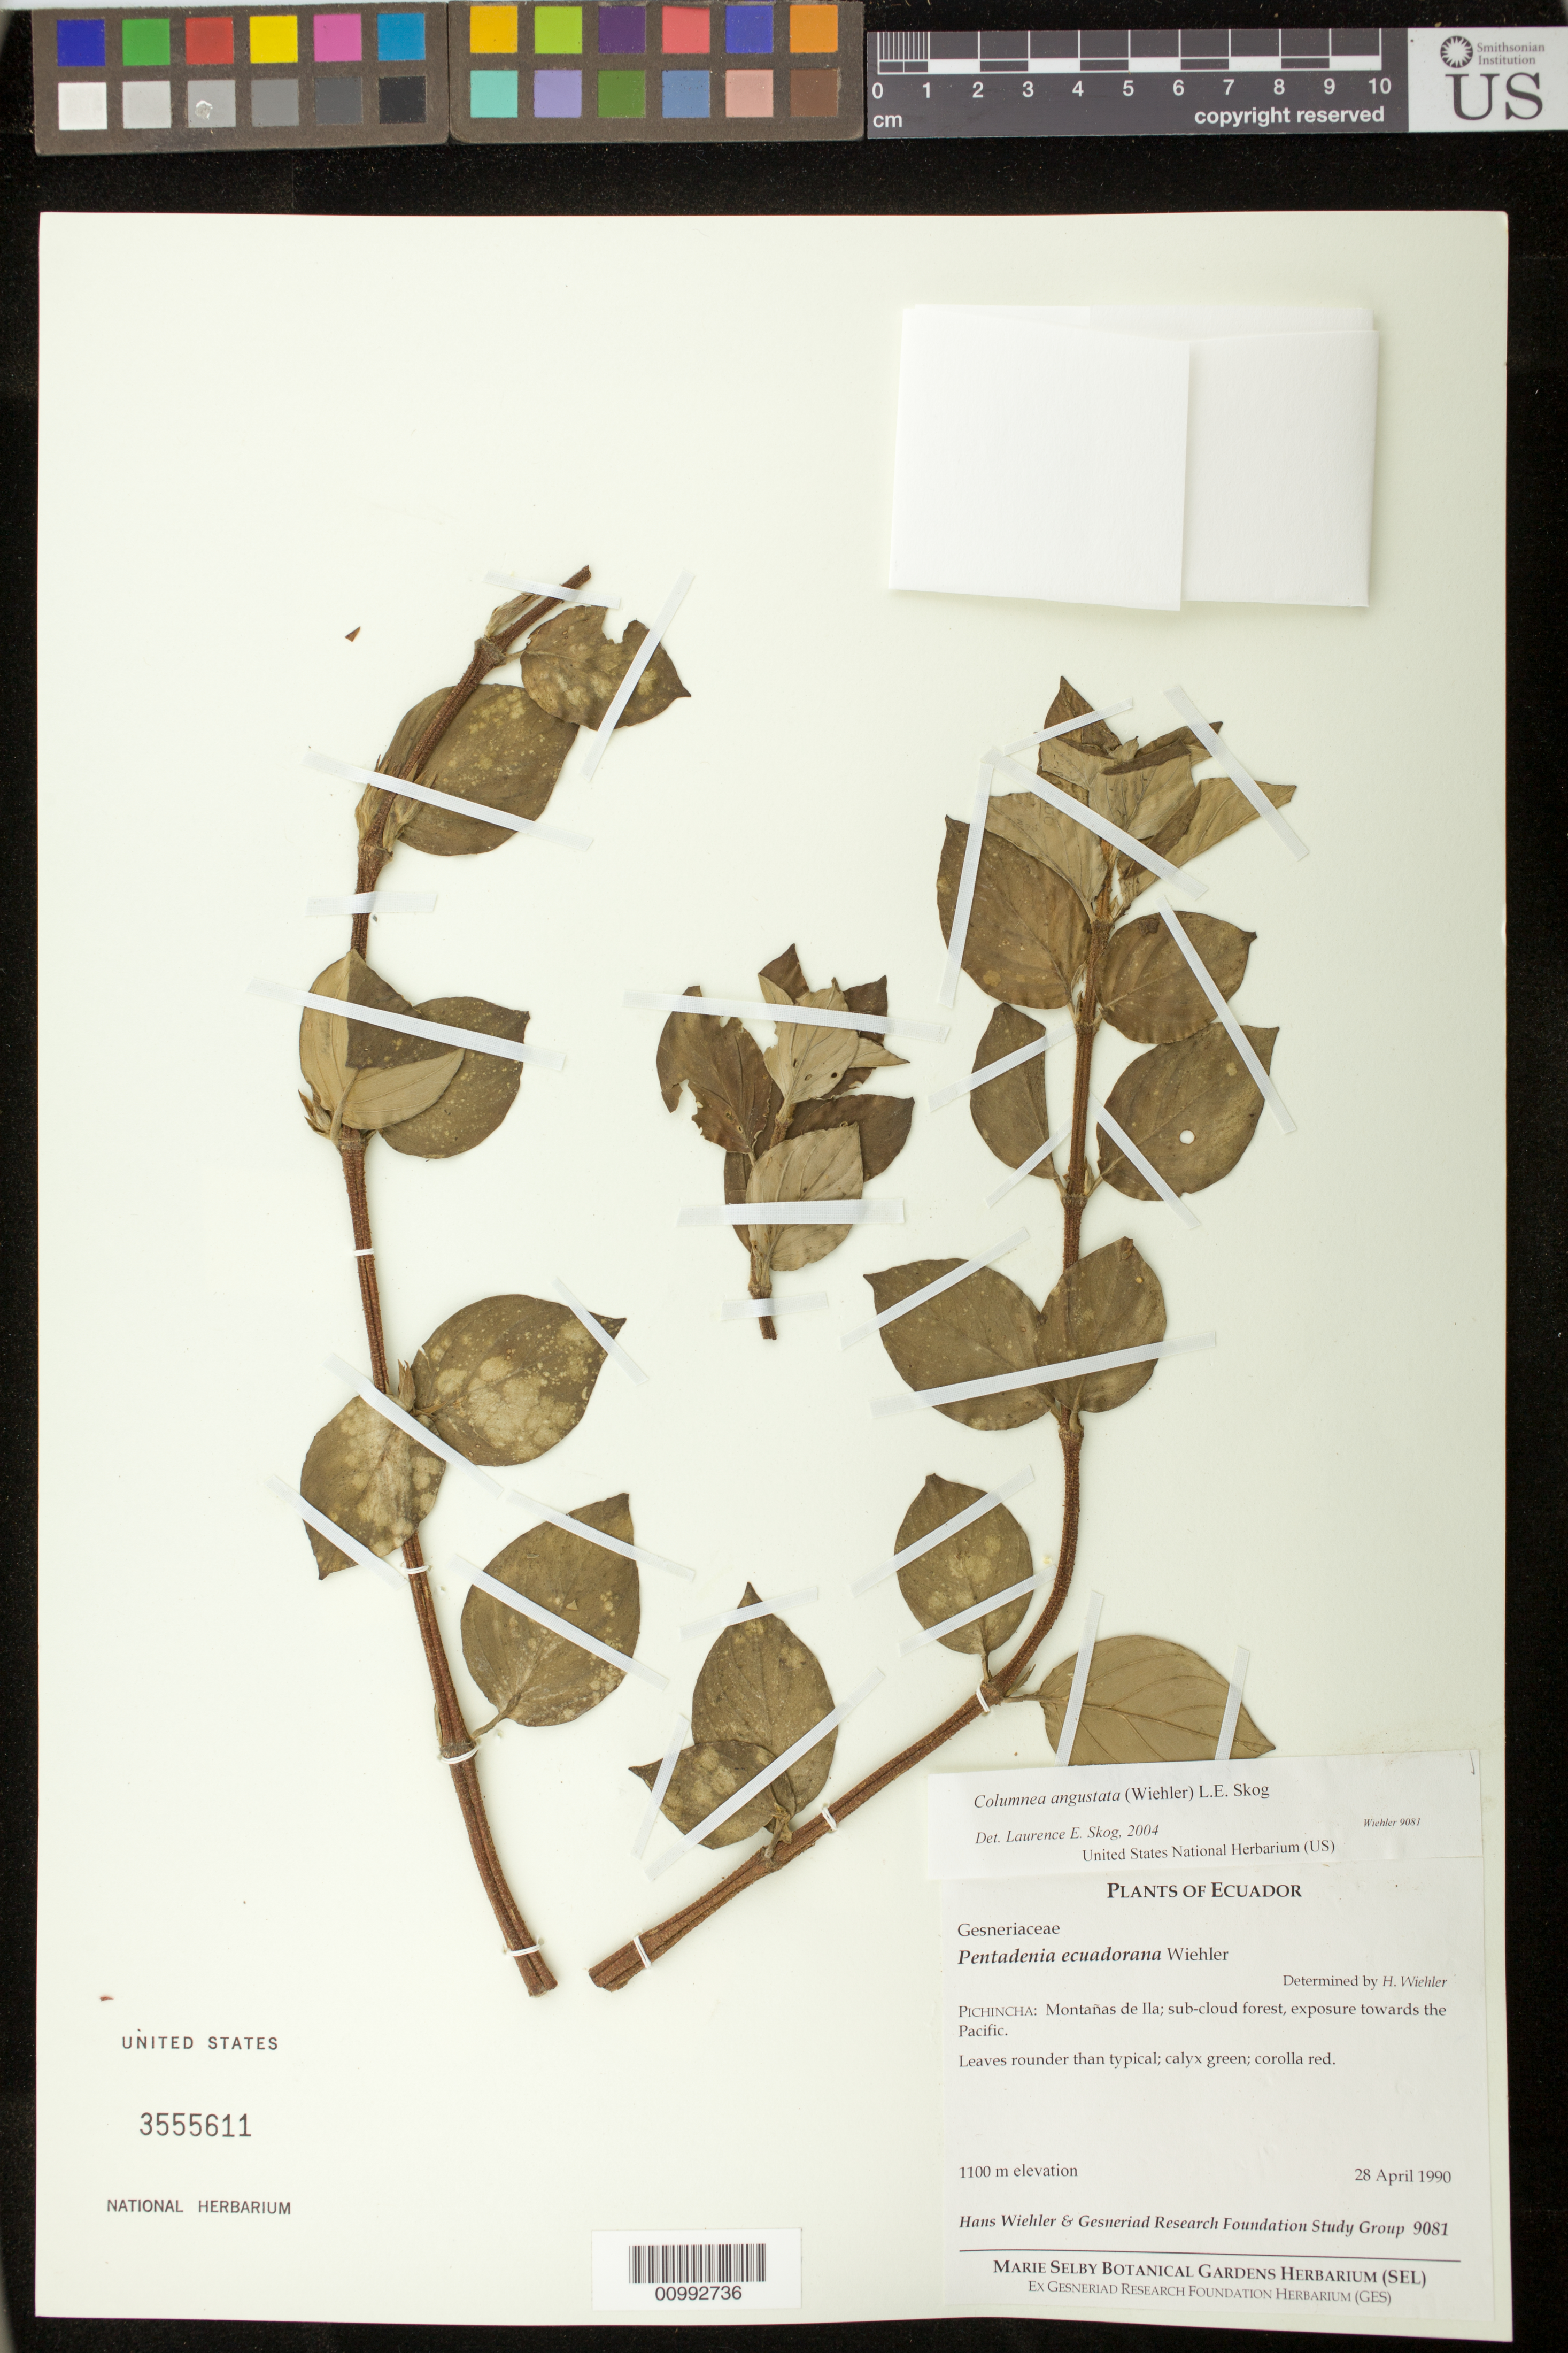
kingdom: Plantae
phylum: Tracheophyta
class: Magnoliopsida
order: Lamiales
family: Gesneriaceae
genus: Columnea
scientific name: Columnea angustata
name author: (Wiehler) L.E. Skog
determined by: Skog, Laurence E.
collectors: H. J. Wiehler & GRF Study Group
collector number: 9081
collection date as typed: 28 Apr 1990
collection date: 1990-04-28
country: Ecuador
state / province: Pichincha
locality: Pichincha: Montañas de Ila; sub-cloud forest, exposure towards the Pacific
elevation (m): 1100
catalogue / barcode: US 3555611